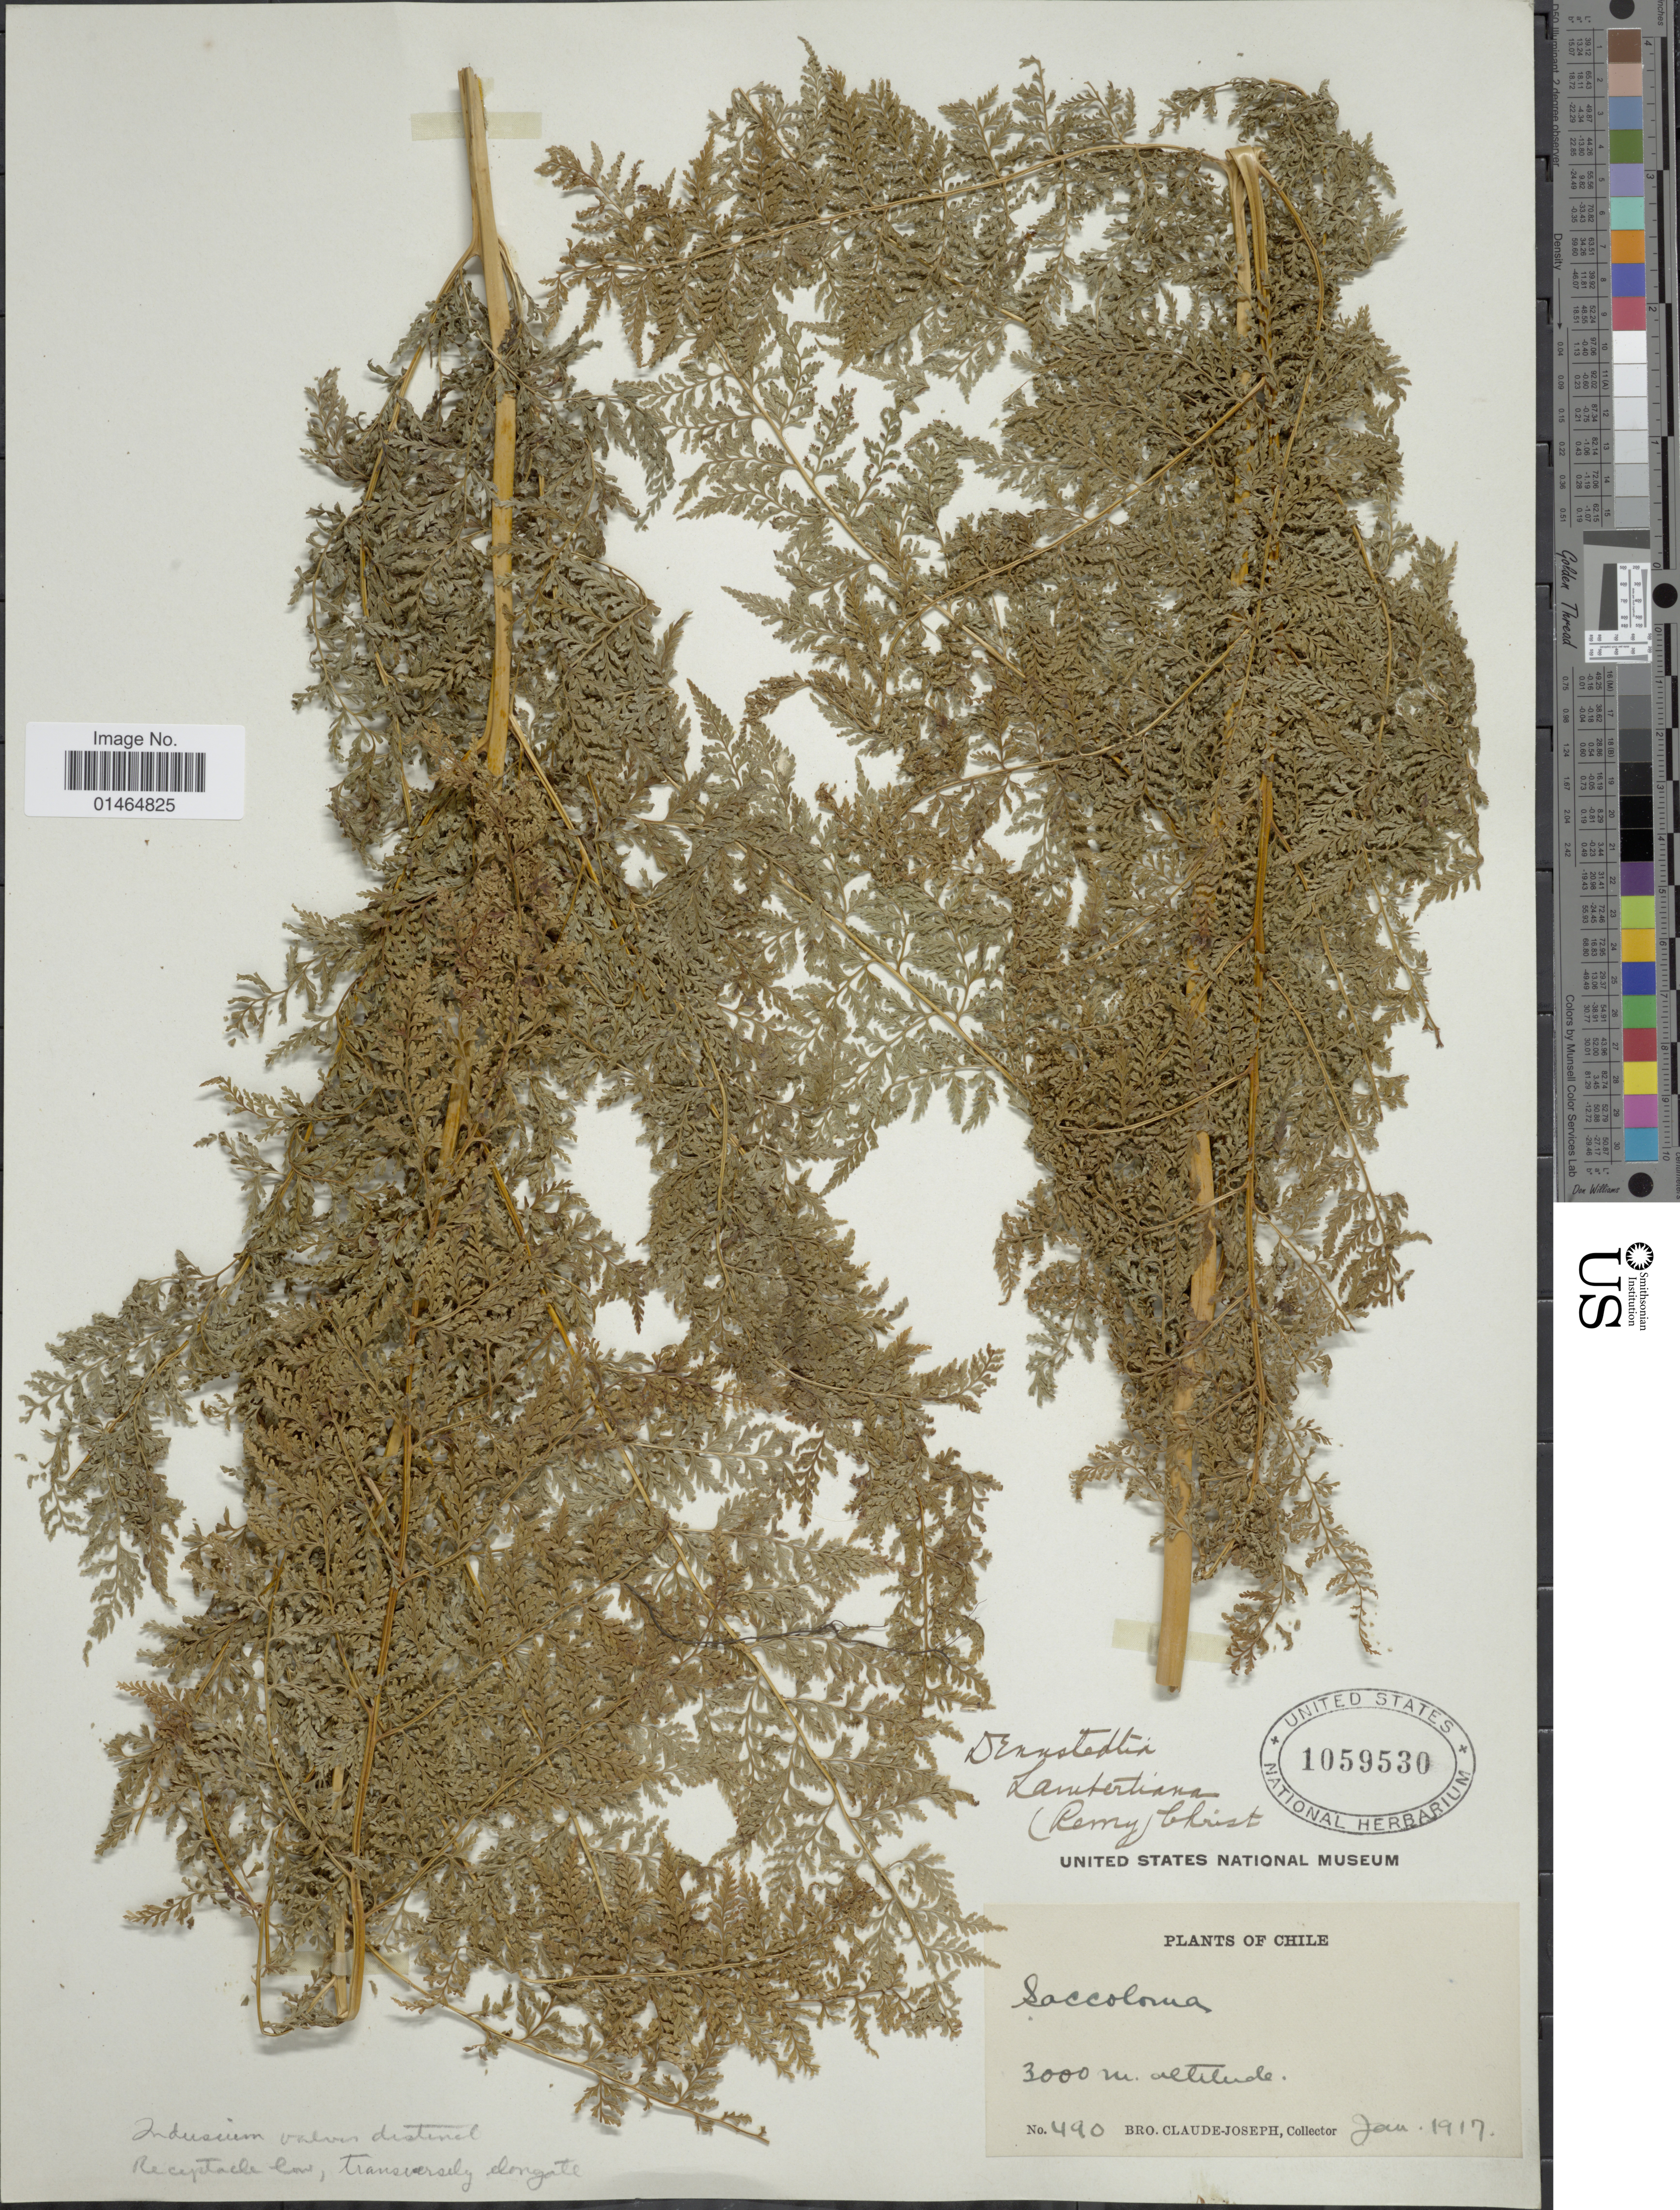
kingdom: Plantae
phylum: Tracheophyta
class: Polypodiopsida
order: Polypodiales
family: Dennstaedtiaceae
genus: Dennstaedtia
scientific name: Dennstaedtia glauca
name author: (Cav.) C. Chr.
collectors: Bro. Claude-Joseph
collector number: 490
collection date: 1917-01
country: Chile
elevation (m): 3000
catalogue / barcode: US 1059530